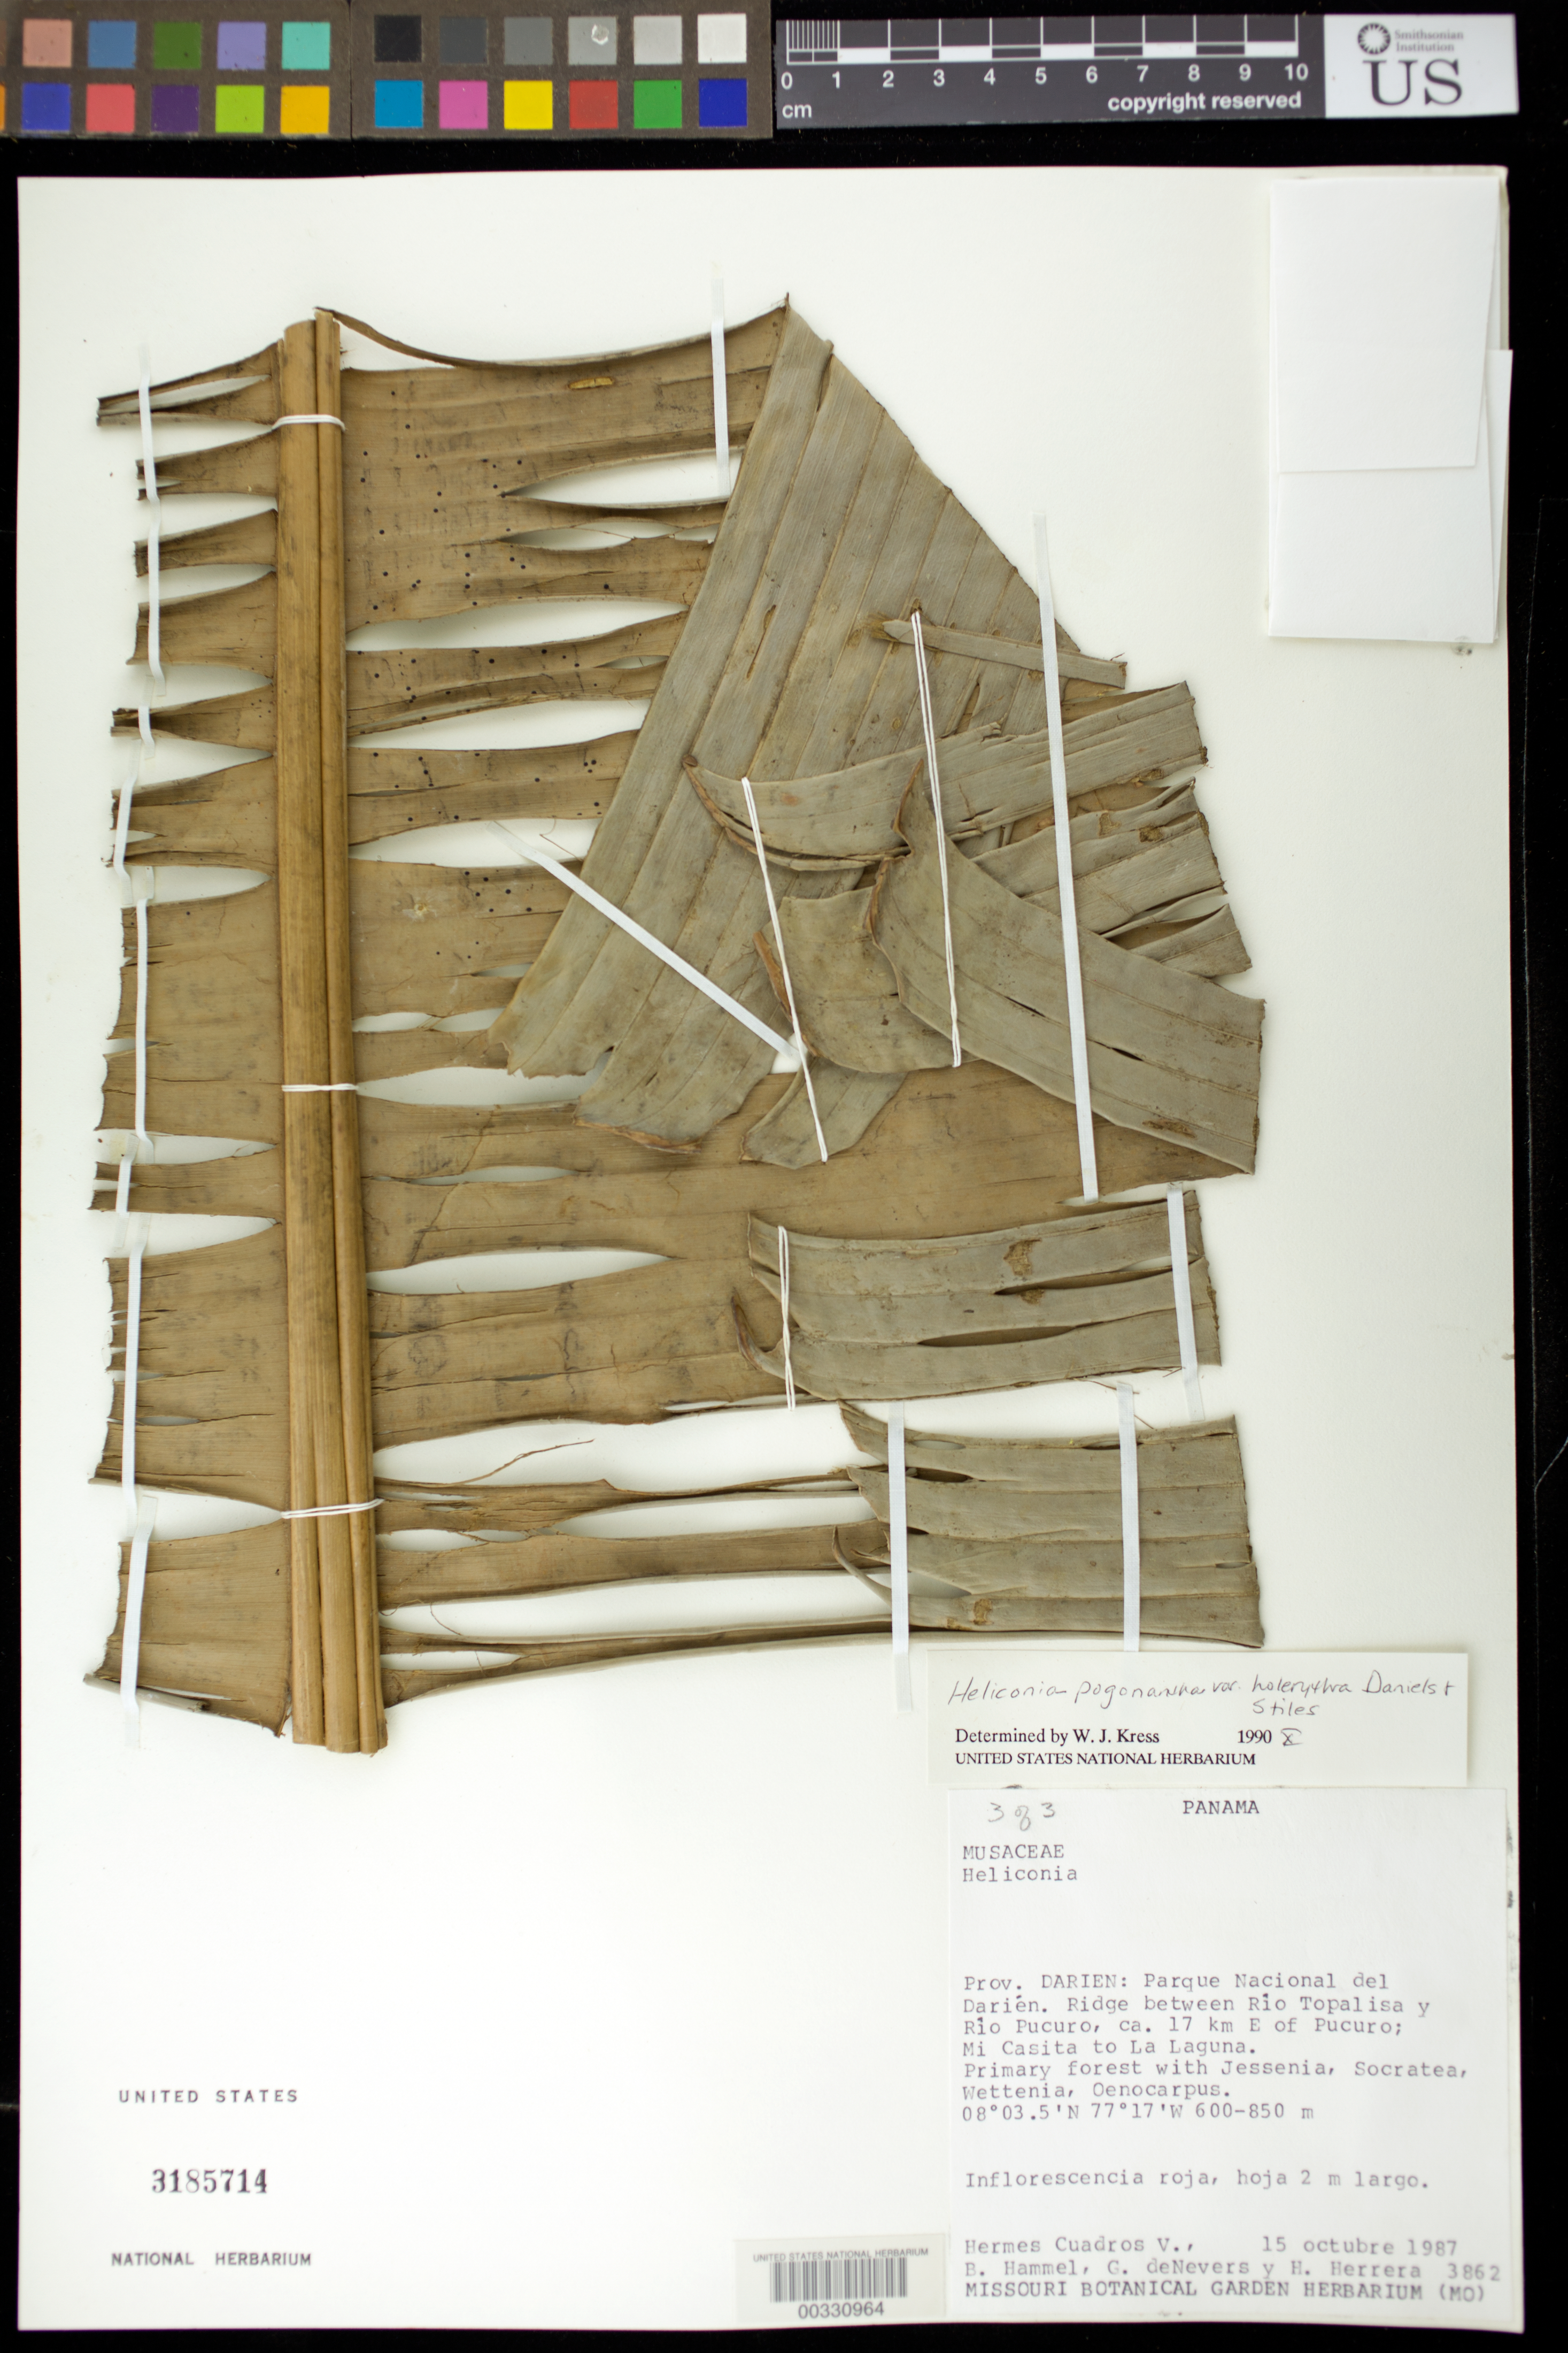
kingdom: Plantae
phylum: Tracheophyta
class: Liliopsida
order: Zingiberales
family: Heliconiaceae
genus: Heliconia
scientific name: Heliconia pogonantha var. holerythra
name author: G.S. Daniels & F.G. Stiles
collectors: H. Cuadros V., B. Hammel, G. C. de Nevers & H. Herrera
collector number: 3862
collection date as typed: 15 Oct 1987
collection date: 1987-10-15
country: Panama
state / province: Darién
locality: Parque Nacional del Darien, ridge between Rio Topalisa and Rio Pucuro, ca 17 km E of Pucuro, Mi Casita to la Laguna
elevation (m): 600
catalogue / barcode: US 3185714